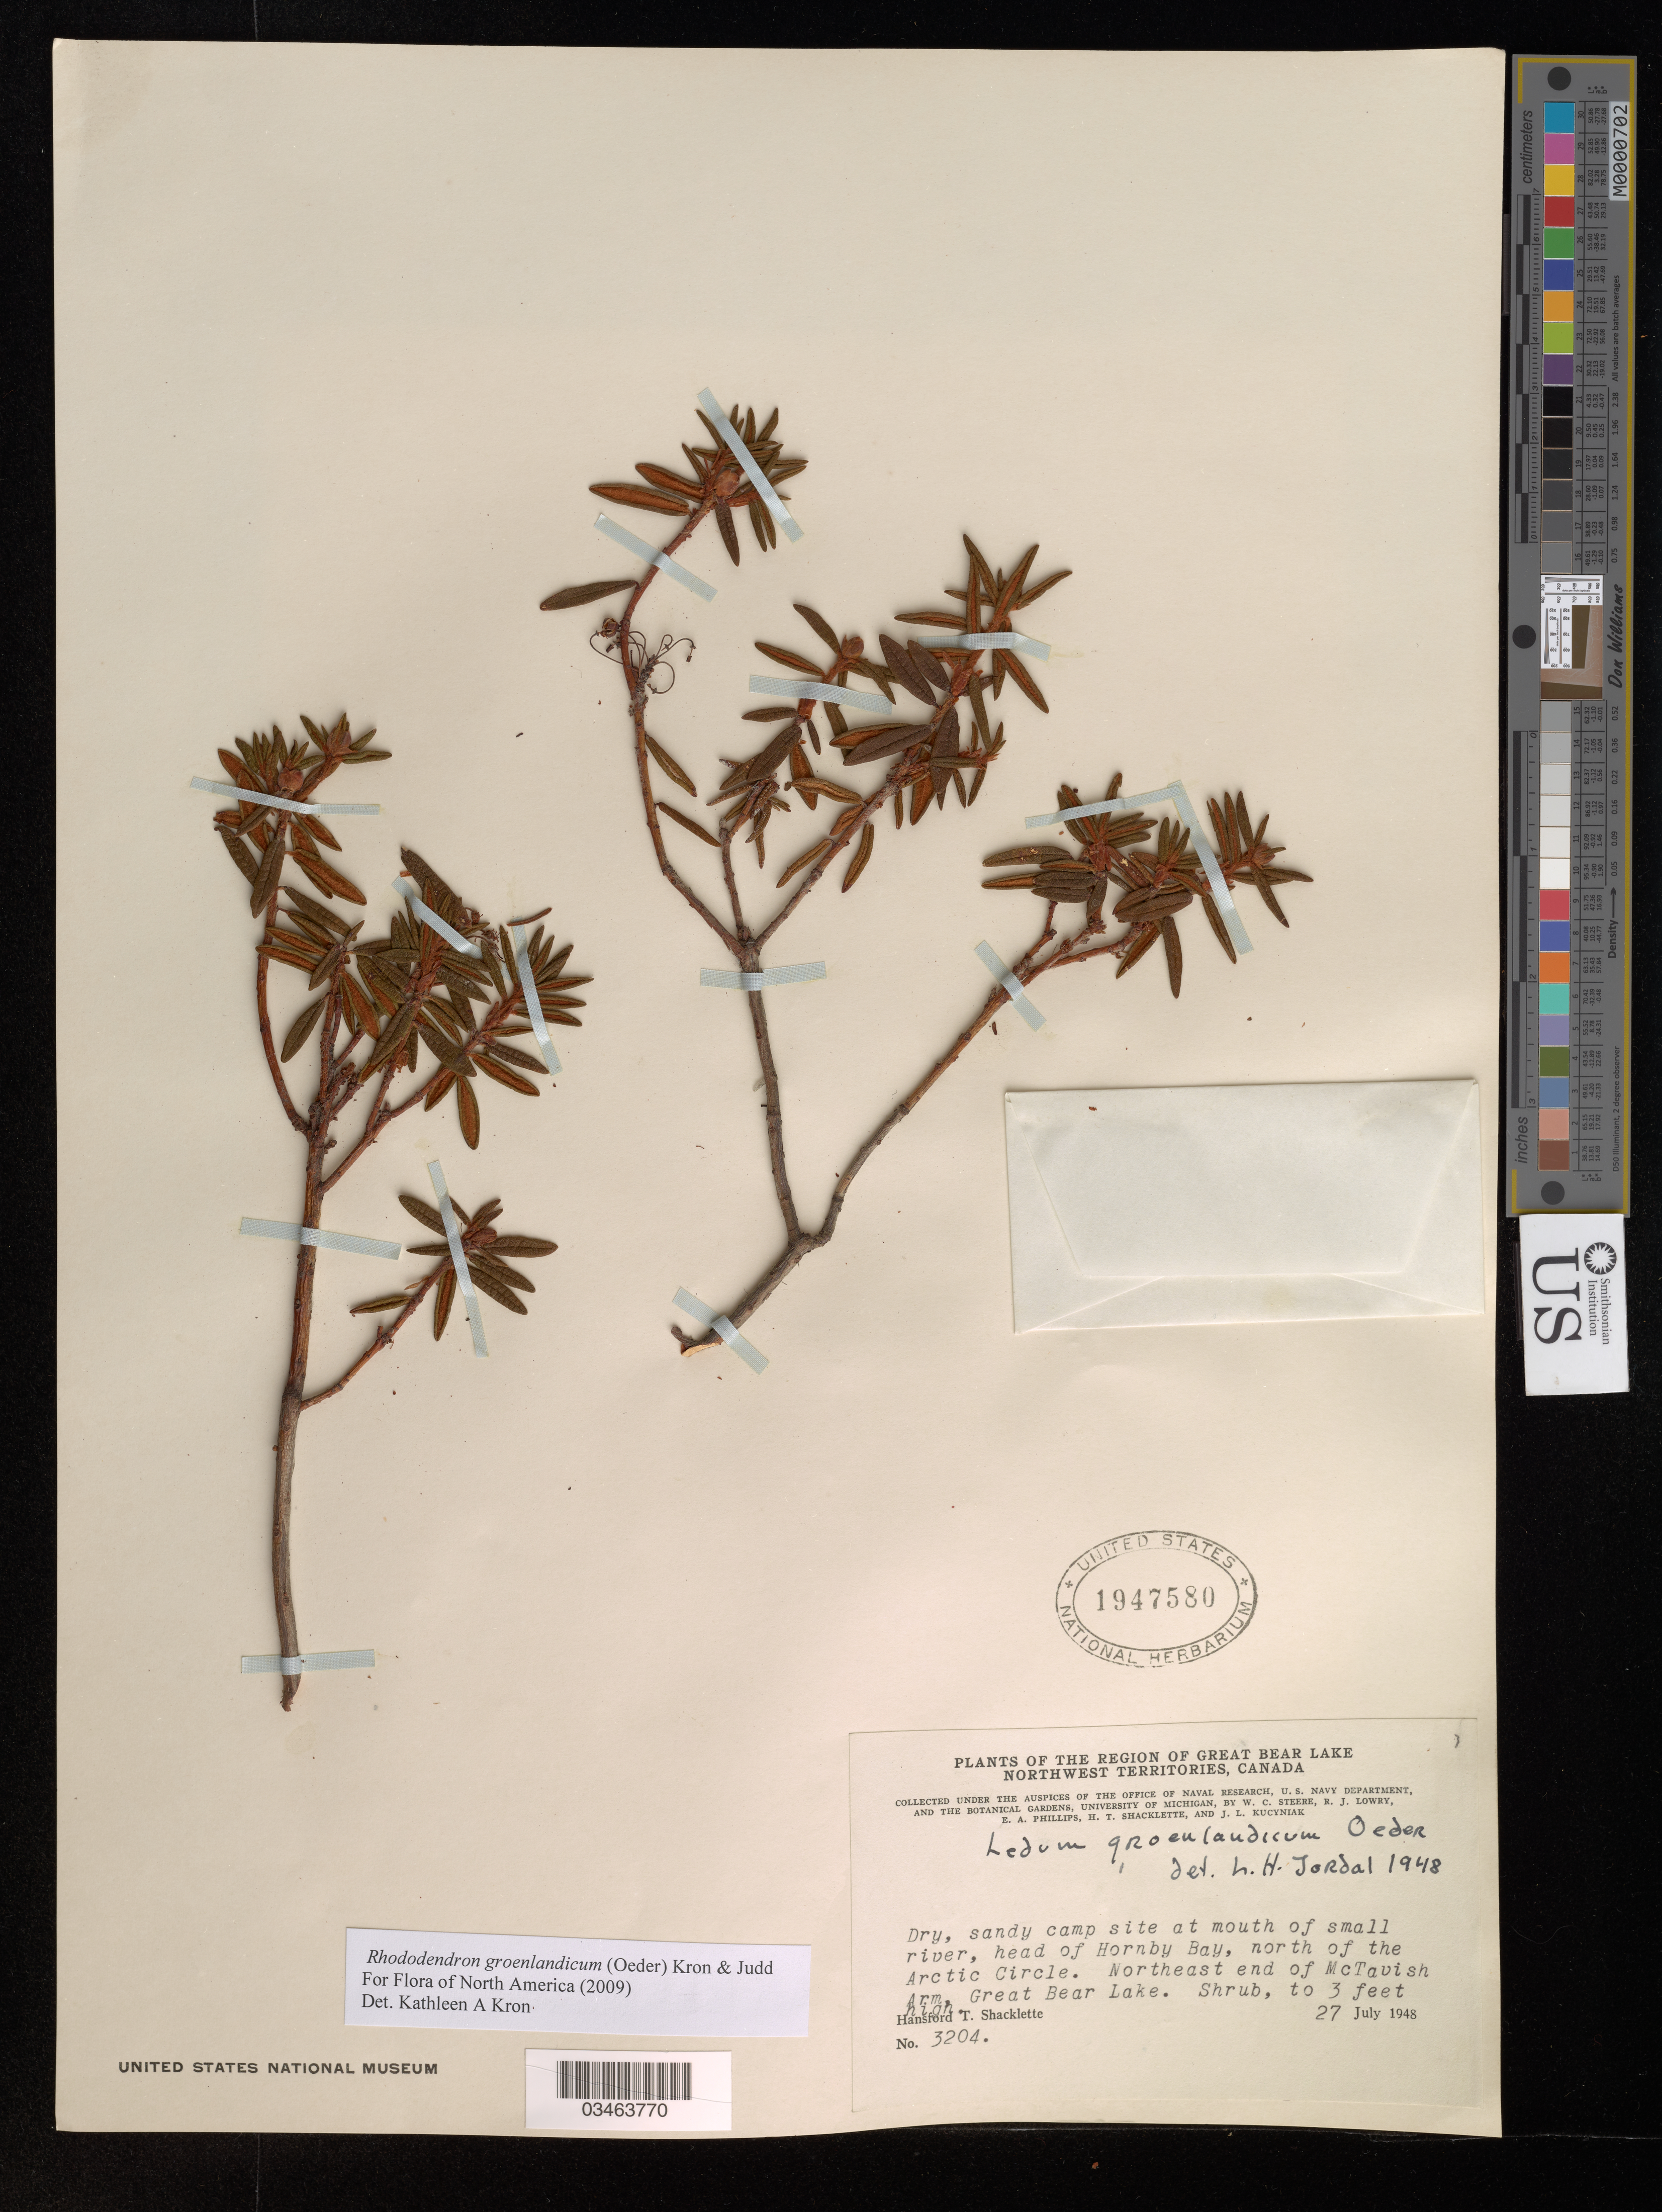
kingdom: Plantae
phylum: Tracheophyta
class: Magnoliopsida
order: Ericales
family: Ericaceae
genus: Rhododendron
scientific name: Rhododendron groenlandicum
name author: (Oeder) Kron & Judd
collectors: W. C. Steere, R. Lowry, E. Phillips, H. Shacklette & J. Kucyniak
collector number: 3204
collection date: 1948-07-27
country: Canada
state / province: Northwest Territories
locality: The Region of Great Bear Lake. Dry, sandy camp site at mouth of small river, head of Hornby Bay, north of the Arctic Circle. Northeast end of McTavish Arm.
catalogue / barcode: US 1947580